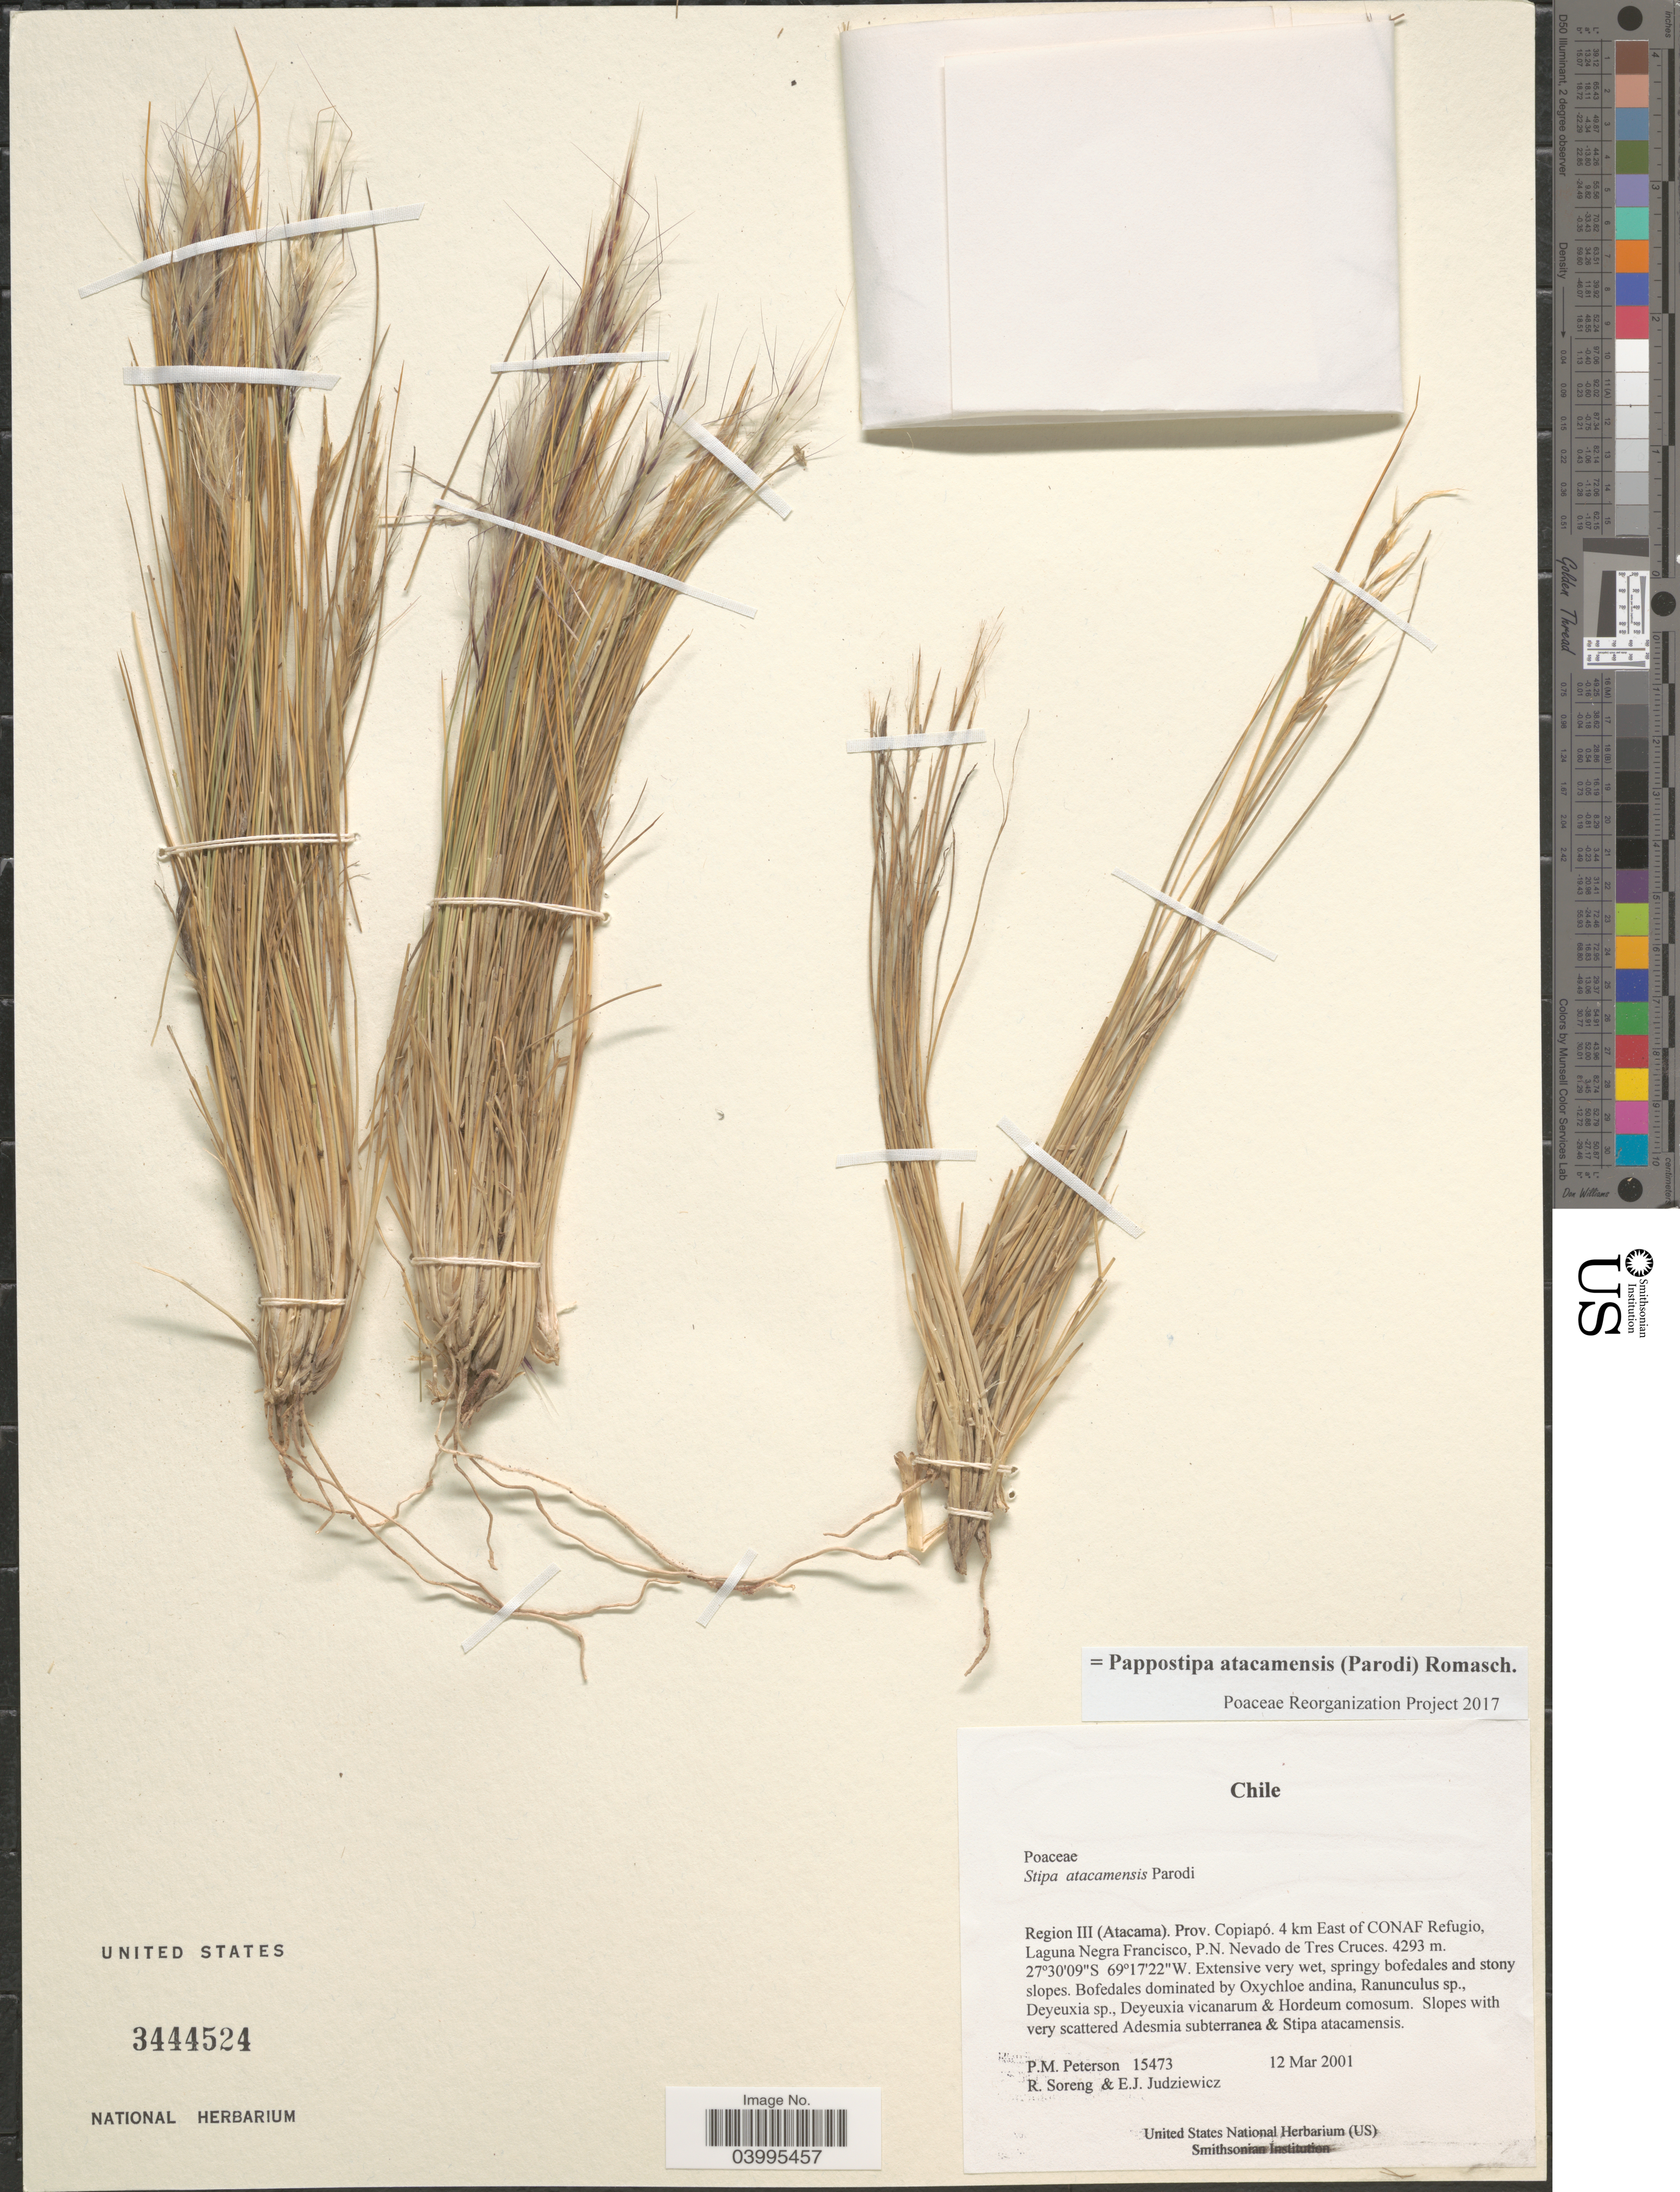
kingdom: Plantae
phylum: Tracheophyta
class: Liliopsida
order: Poales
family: Poaceae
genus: Pappostipa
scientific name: Pappostipa atacamensis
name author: (Parodi) Romasch.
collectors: P. M. Peterson, R. J. Soreng & E. J. Judziewicz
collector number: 15473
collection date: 2001-03-12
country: Chile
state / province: Atacama (III)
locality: Region III (Atacama). Prov. Copiapó. 4 km East of CONAF Refugio, Laguna Negra Francisco, P.N. Nevado de Tres Cruces.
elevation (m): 4293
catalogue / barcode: US 3444524